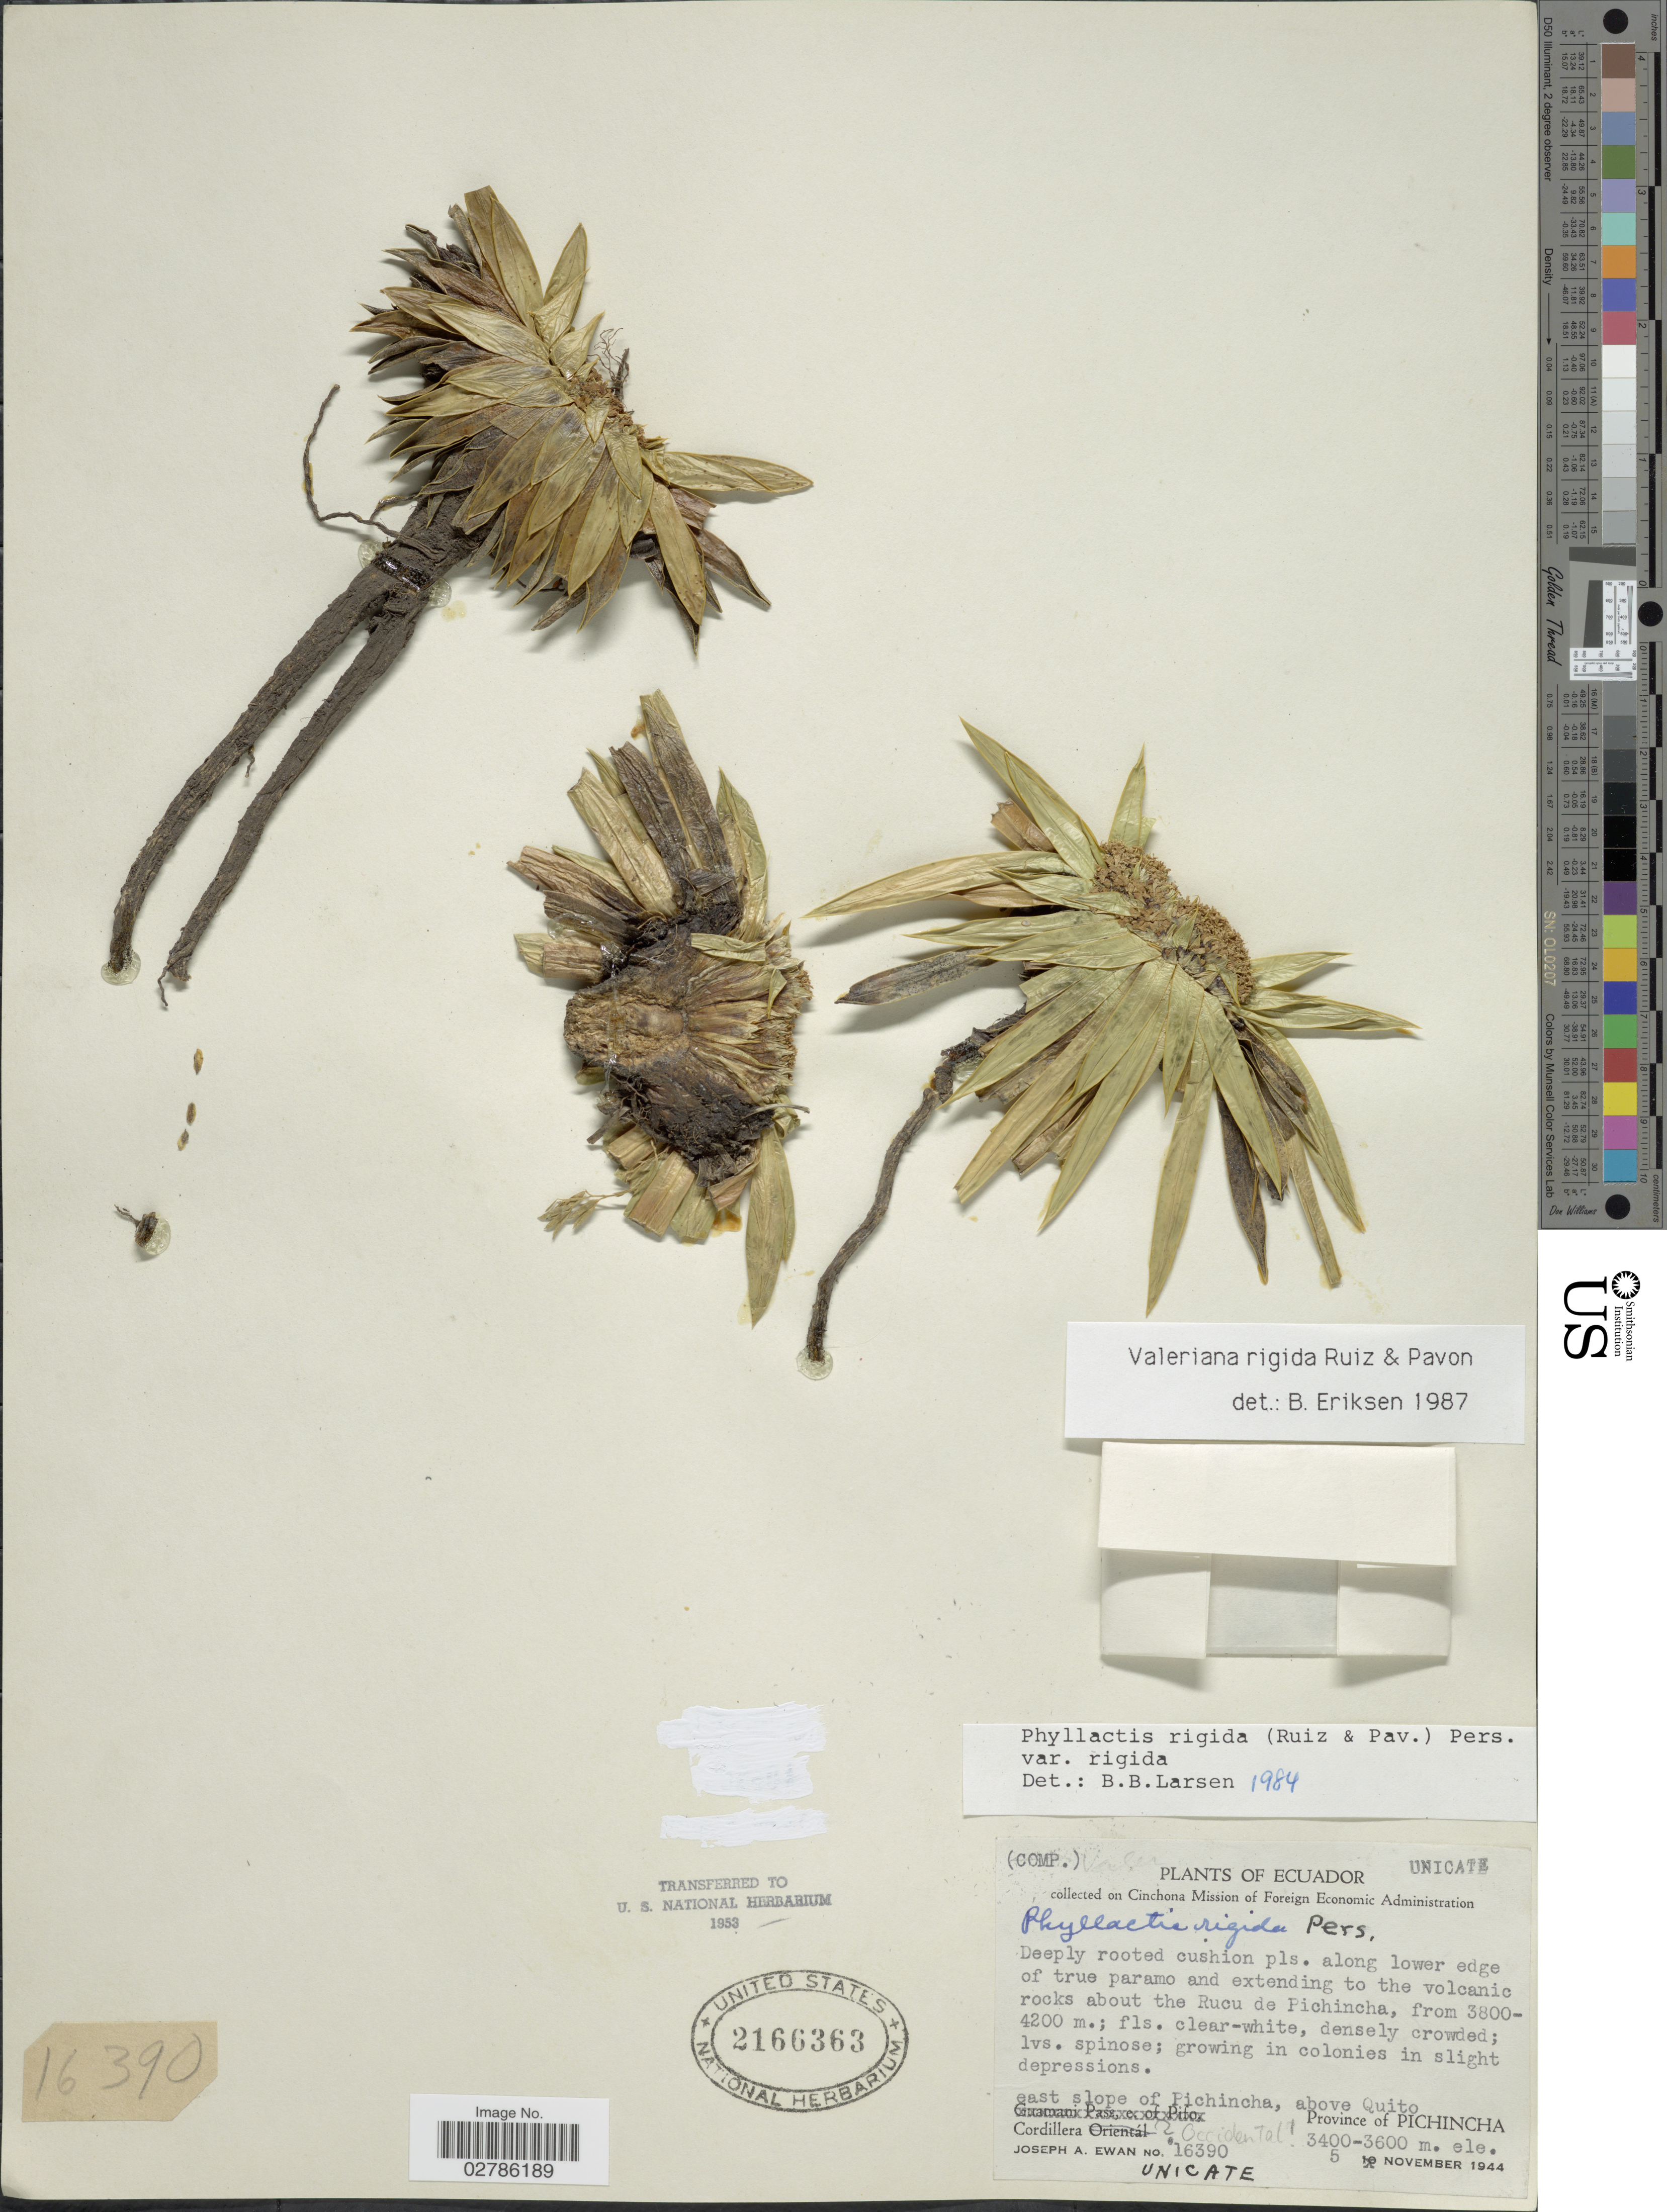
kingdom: Plantae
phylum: Tracheophyta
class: Magnoliopsida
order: Dipsacales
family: Caprifoliaceae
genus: Phyllactis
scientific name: Phyllactis rigida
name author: (Ruiz & Pav.) Pers.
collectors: J. A. Ewan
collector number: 16390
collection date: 1944-11-05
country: Ecuador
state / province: Pichincha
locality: Deeply rooted cushion pls. along lower edge of true paramo and extending to the volcanic rocks about the Rucu de Pichincha, east slope of Pichincha, above Quito, Cordillera Occidental.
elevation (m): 3400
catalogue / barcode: US 2166363